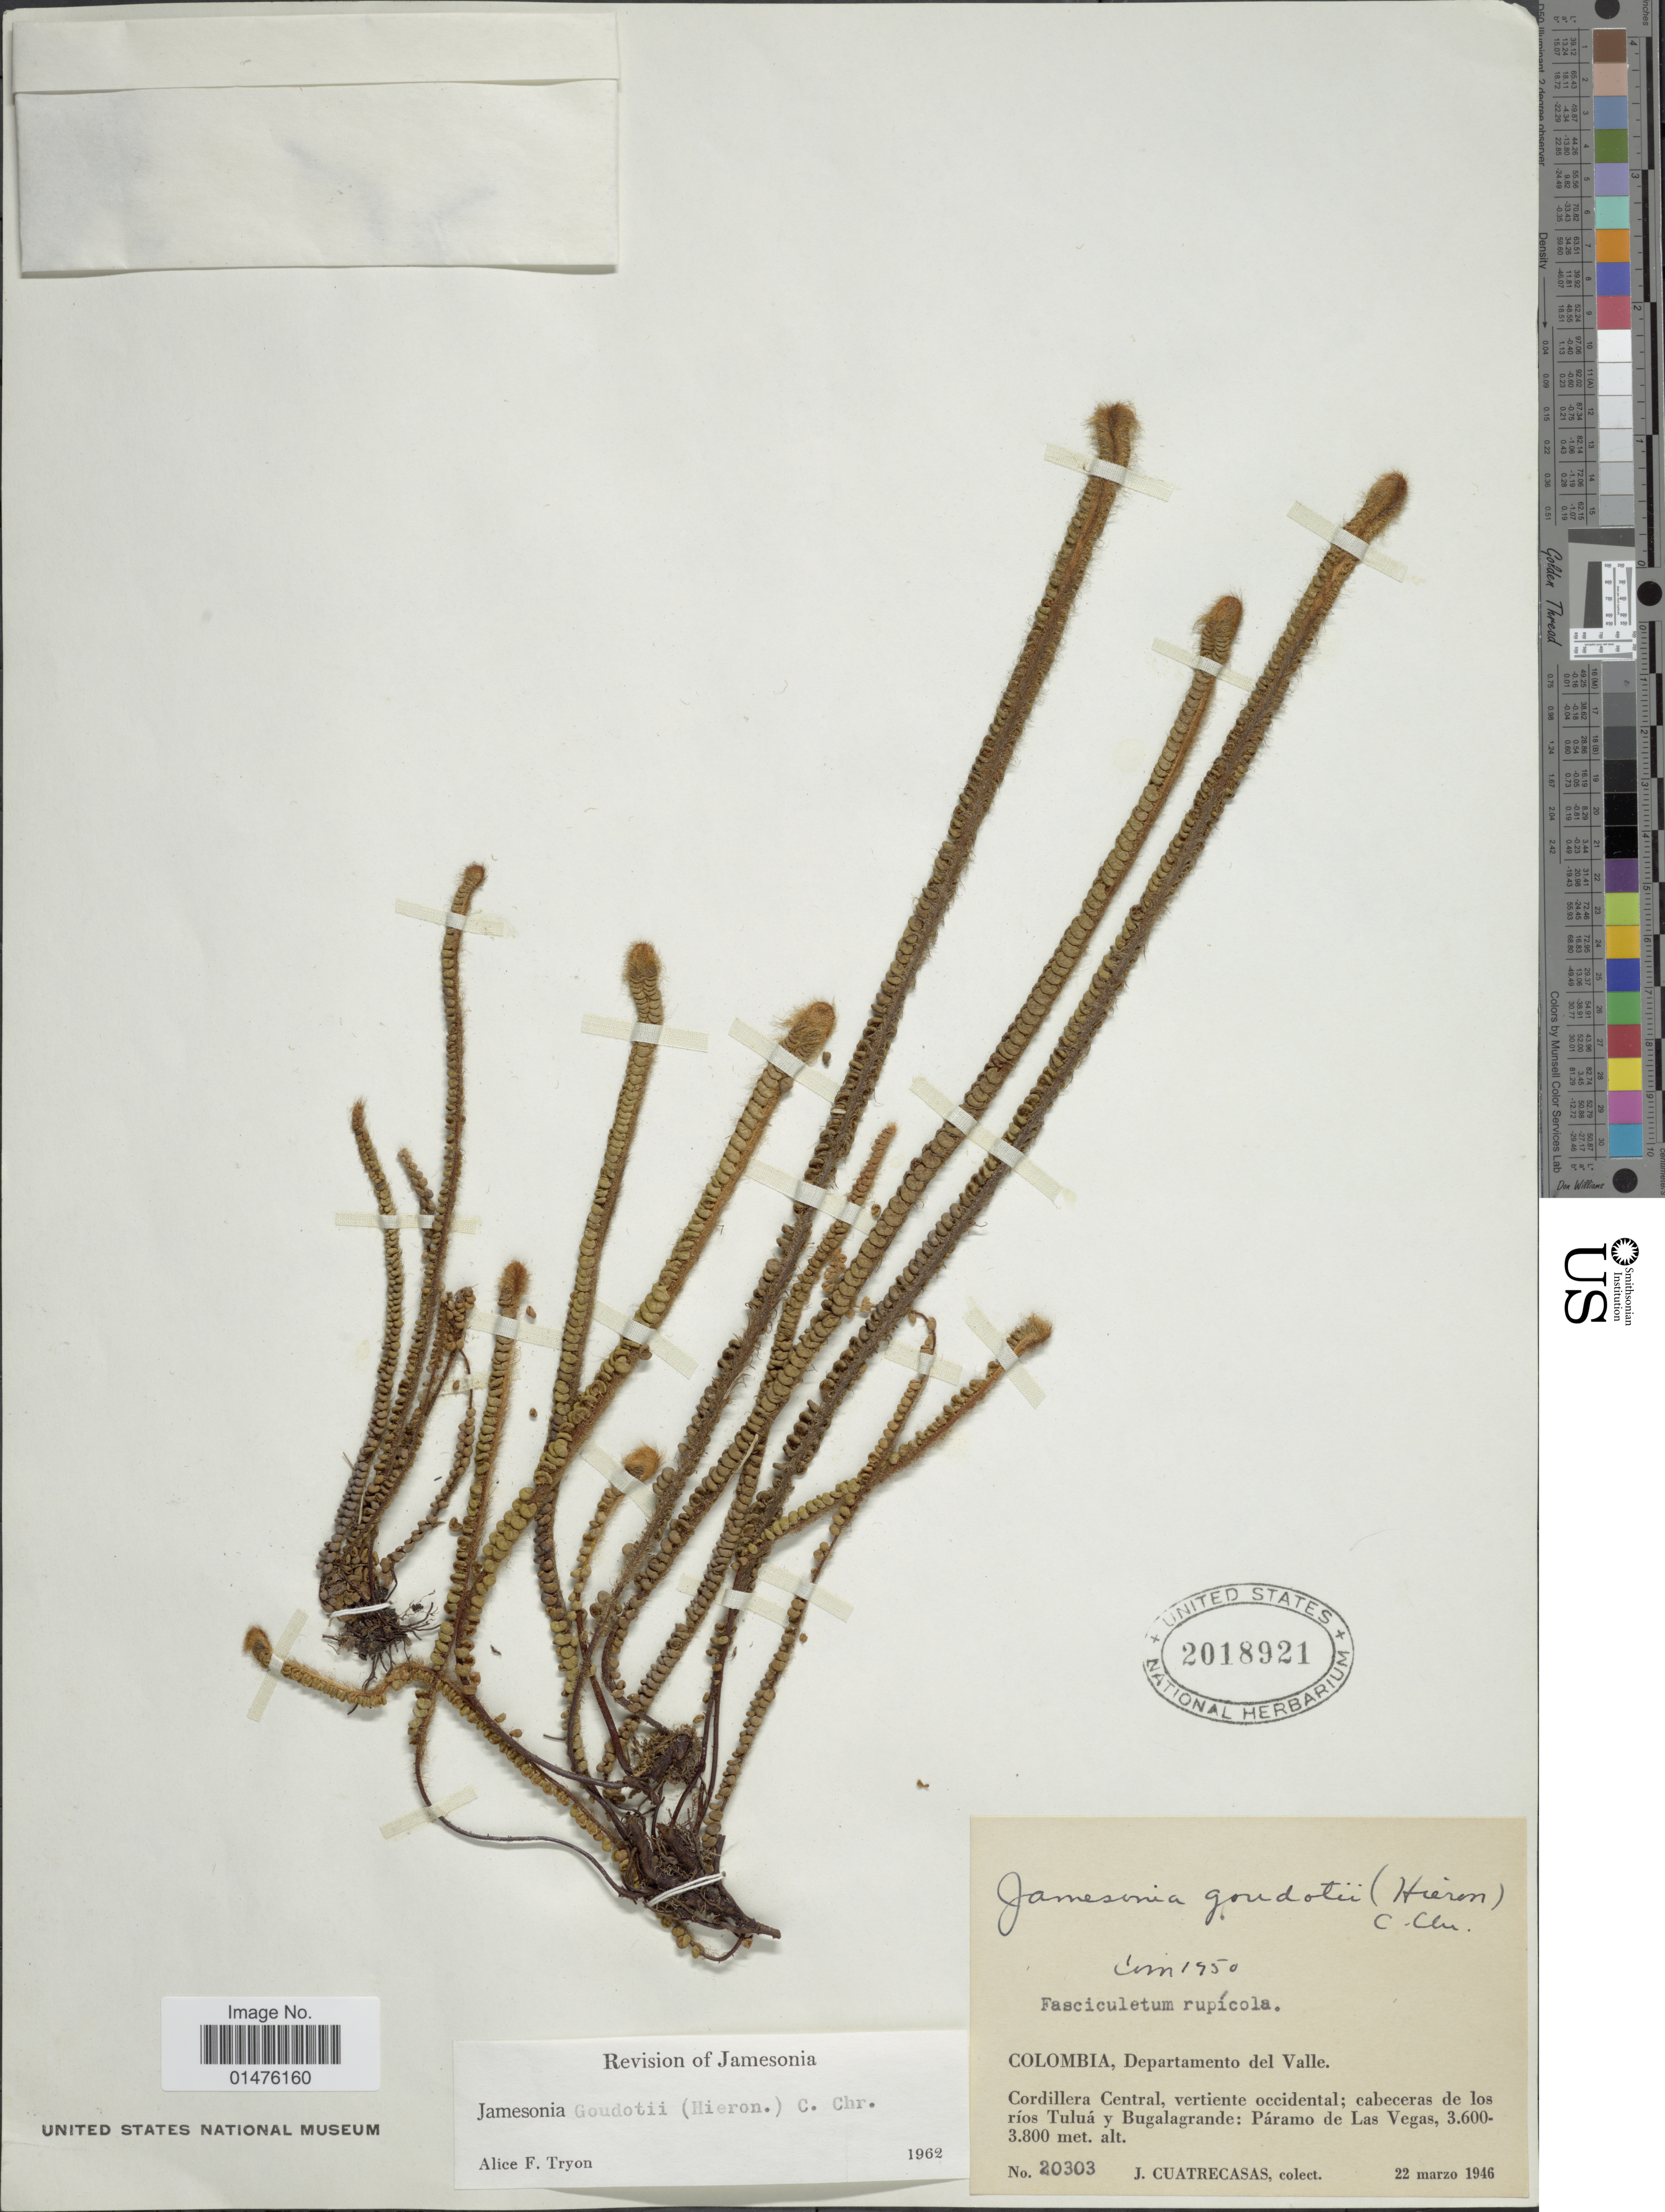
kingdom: Plantae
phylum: Tracheophyta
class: Polypodiopsida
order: Polypodiales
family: Pteridaceae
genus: Jamesonia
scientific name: Jamesonia goudotii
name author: (Hieron.) C. Chr.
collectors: J. Cuatrecasas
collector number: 20303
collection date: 1946-03-22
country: Colombia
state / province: Valle del Cauca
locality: Departamento del Valle, Cordillera Central, vertiente occidental; cabeceras de los ríos Tuluá y Bugalagrande: Páramo de Las Vegas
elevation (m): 3600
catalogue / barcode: US 2018921